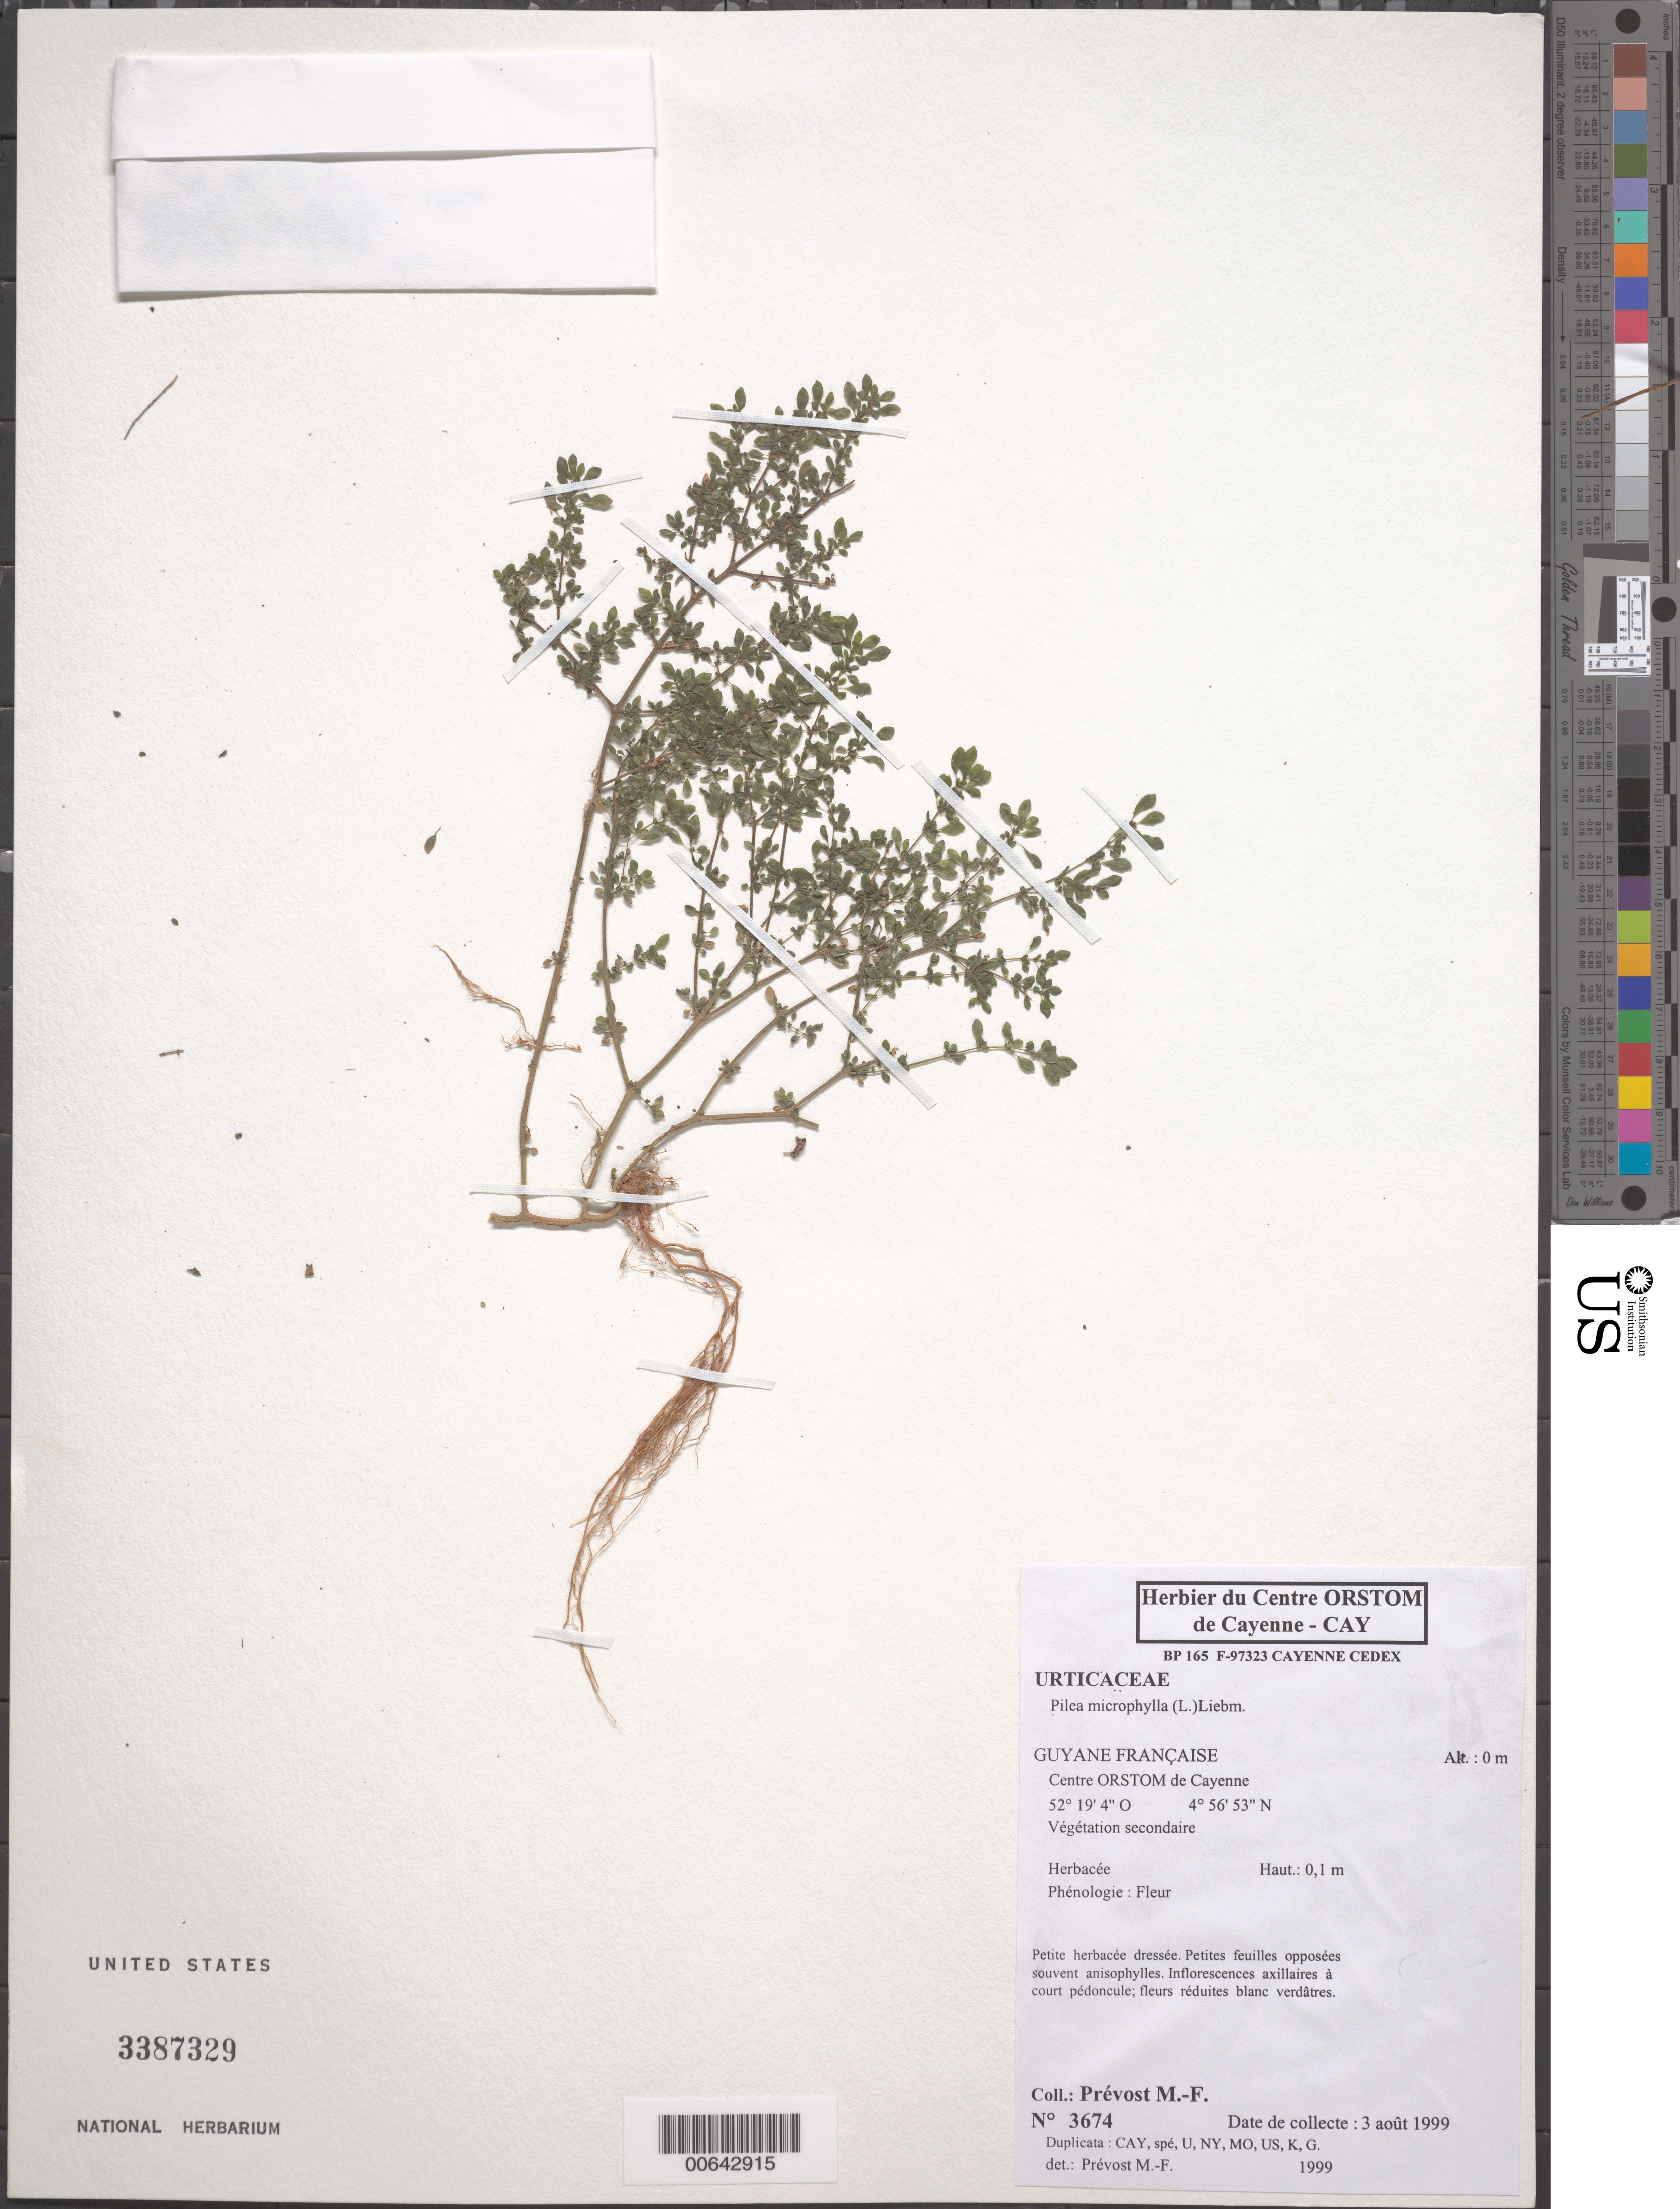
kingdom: Plantae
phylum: Tracheophyta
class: Magnoliopsida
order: Rosales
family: Urticaceae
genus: Pilea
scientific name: Pilea microphylla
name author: (L.) Liebm.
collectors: M.-F. Prévost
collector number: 3674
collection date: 1999-08-03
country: French Guiana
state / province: Cayenne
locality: Guyana Française. Centre Orstom de Cayenne.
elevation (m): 0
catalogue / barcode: US 3387329